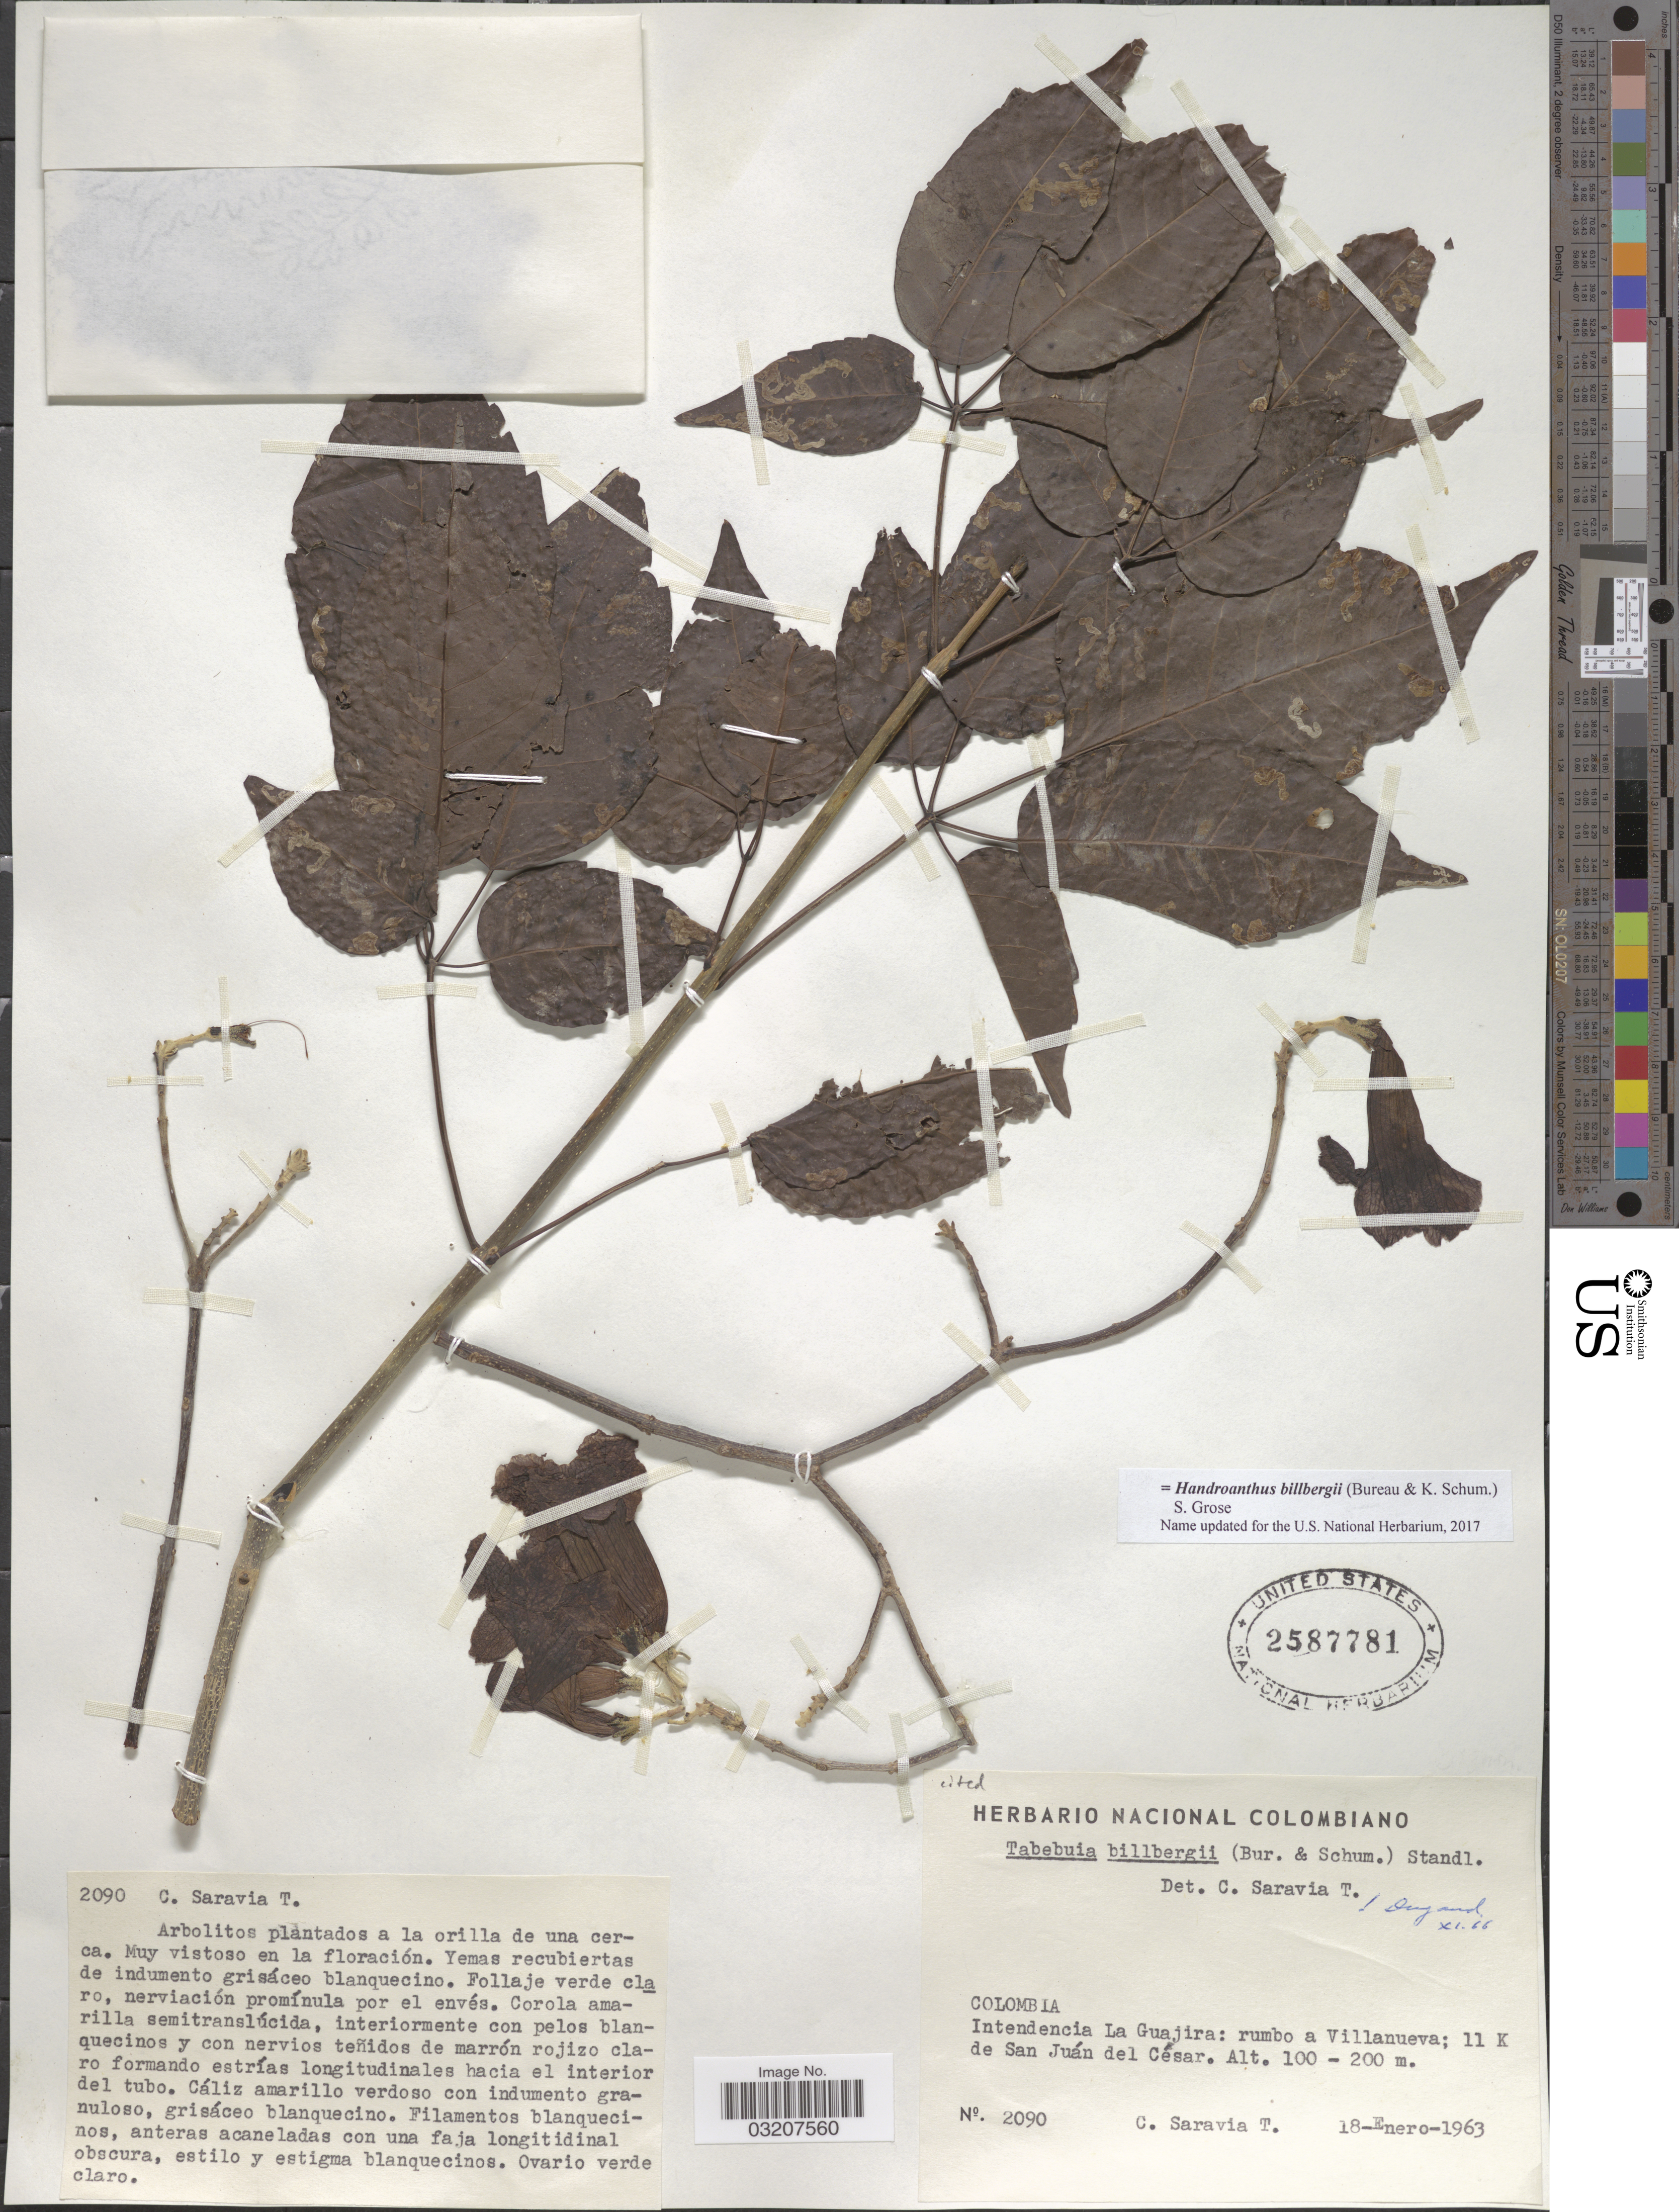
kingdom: Plantae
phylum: Tracheophyta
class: Magnoliopsida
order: Lamiales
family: Bignoniaceae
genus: Handroanthus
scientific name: Handroanthus billbergii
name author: (Bureau & K. Schum.) S.O. Grose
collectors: C. Saravia T.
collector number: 2090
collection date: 1963-01-18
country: Colombia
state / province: La Guajira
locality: Intendencia La Guajira: rumbo a Villanueva; 11 K de San Juán del César.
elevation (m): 100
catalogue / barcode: US 2587781